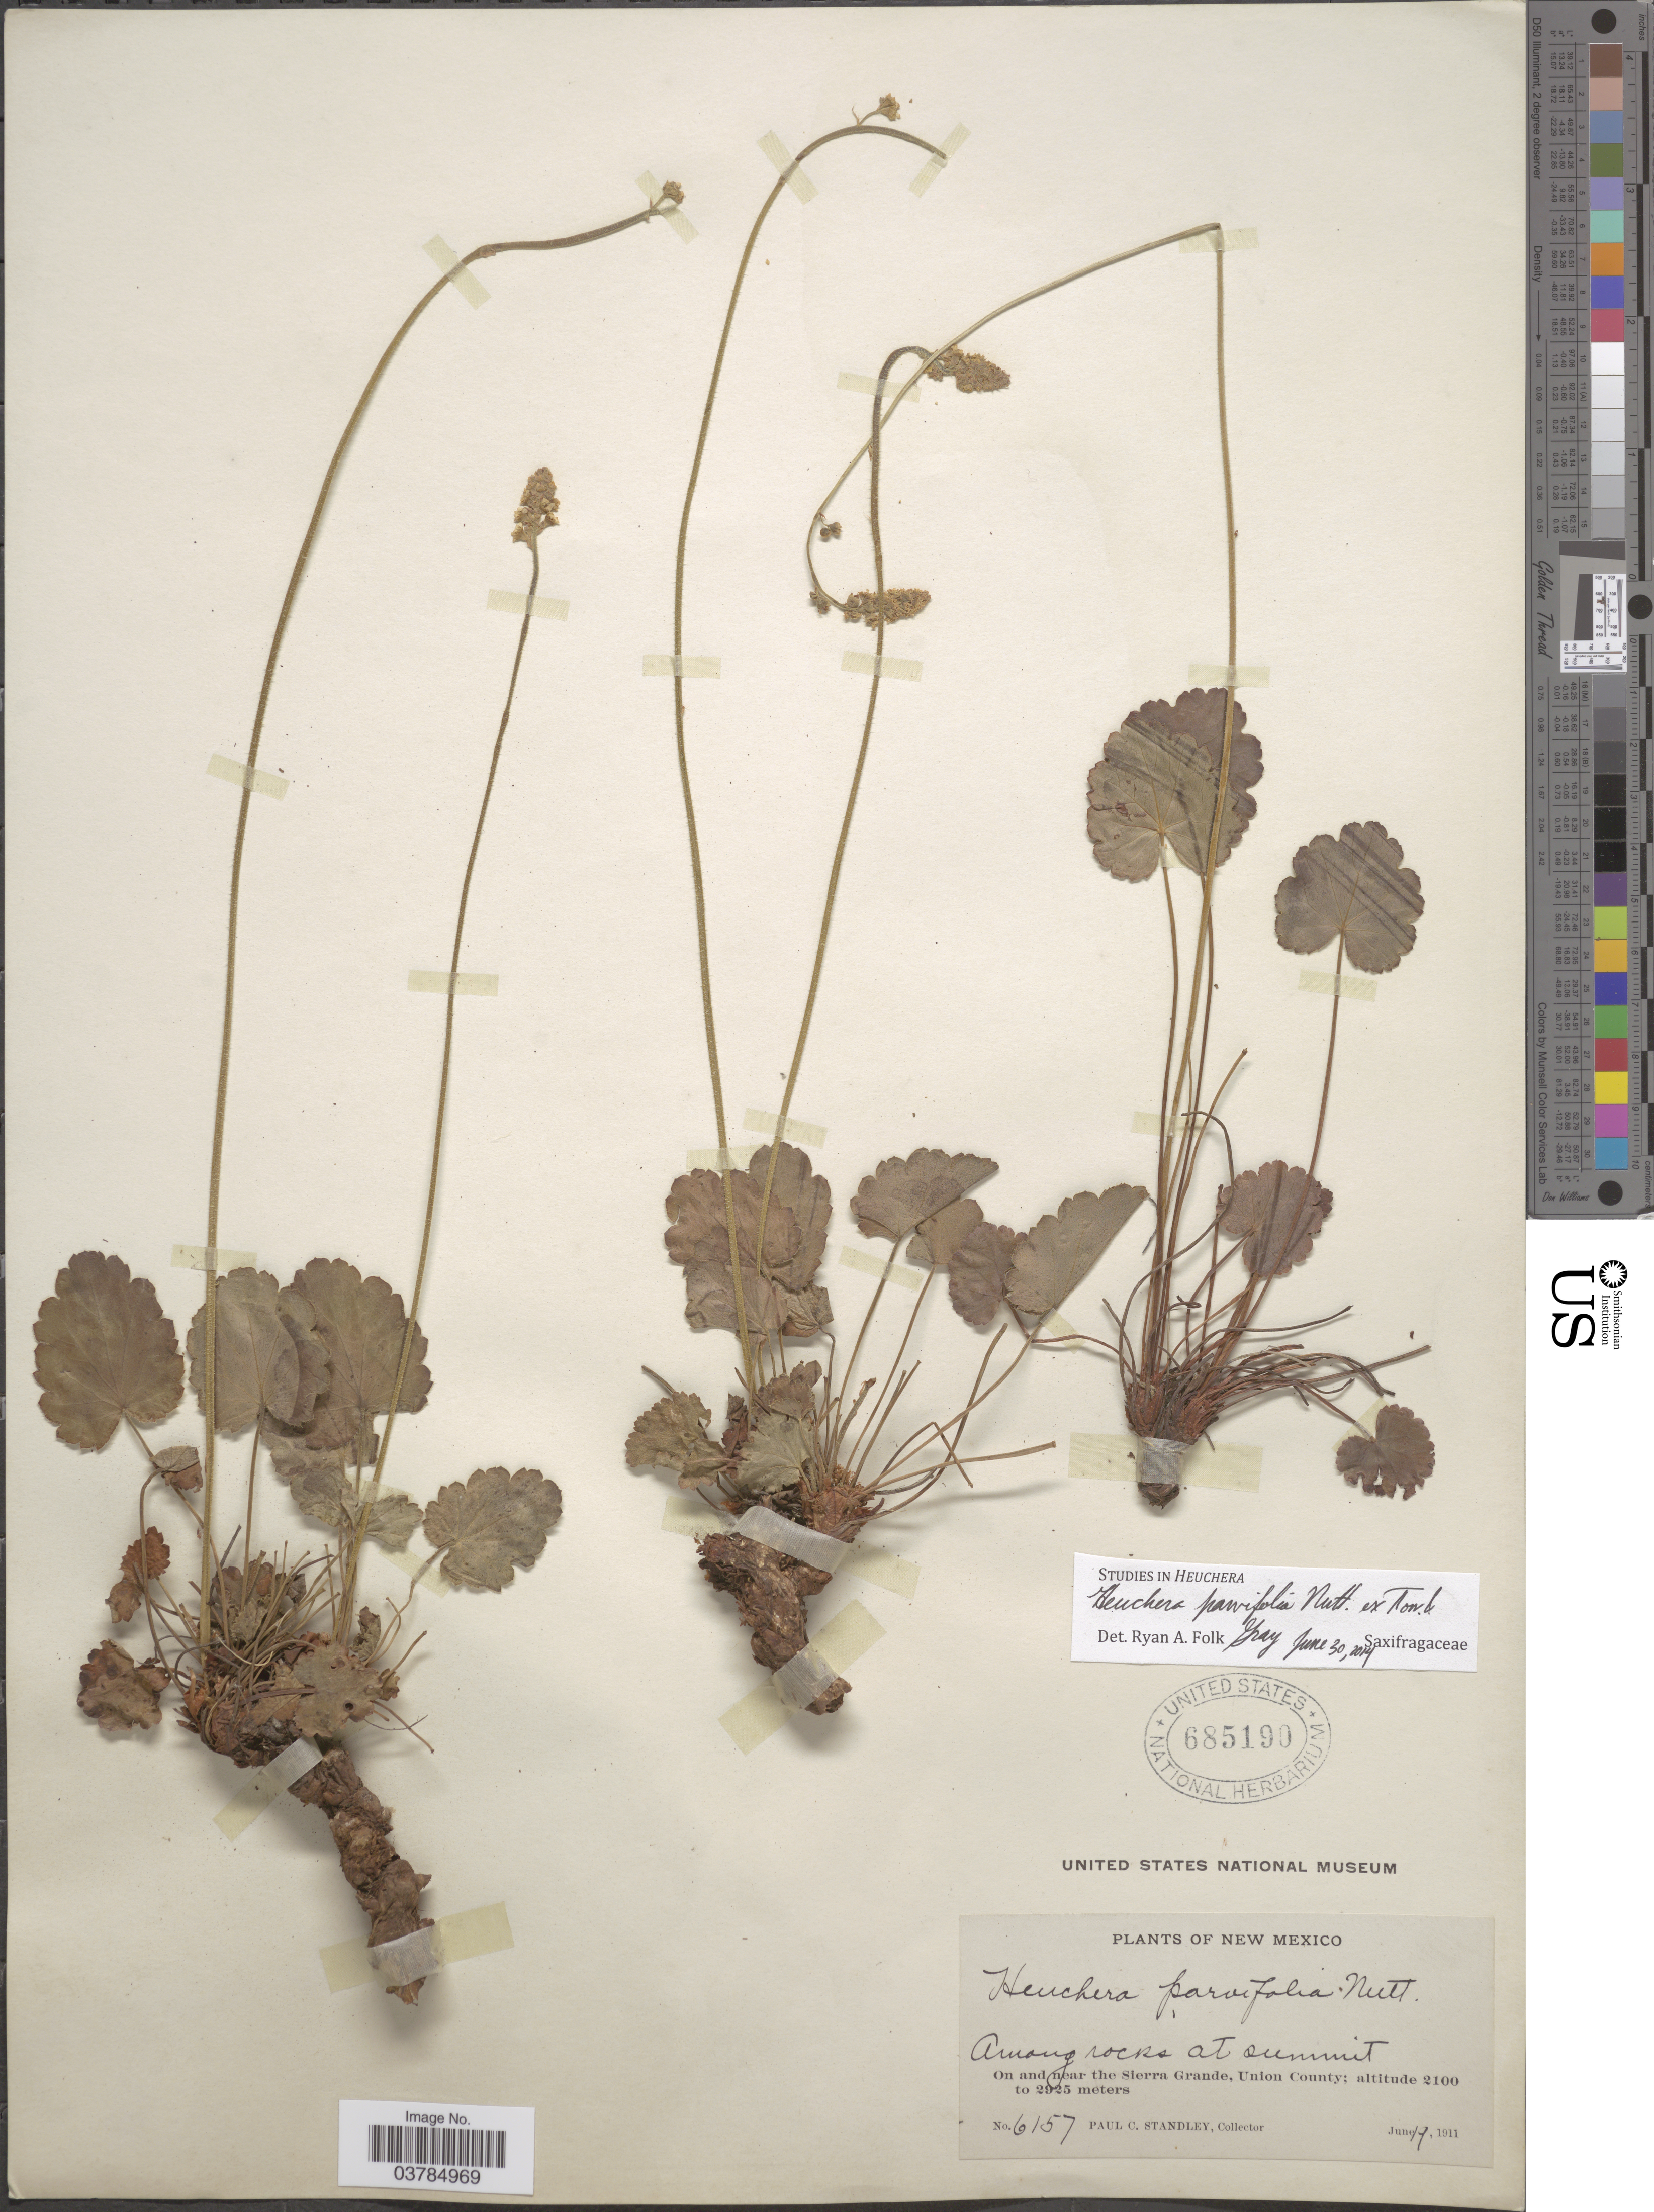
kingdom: Plantae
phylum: Tracheophyta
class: Magnoliopsida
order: Saxifragales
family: Saxifragaceae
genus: Heuchera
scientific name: Heuchera parvifolia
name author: Nutt.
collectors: P. C. Standley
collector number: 6157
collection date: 1911-06-19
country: United States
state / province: New Mexico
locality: Among rocks at summit. On and near the Sierra Grande, Union County.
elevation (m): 2100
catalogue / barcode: US 685190